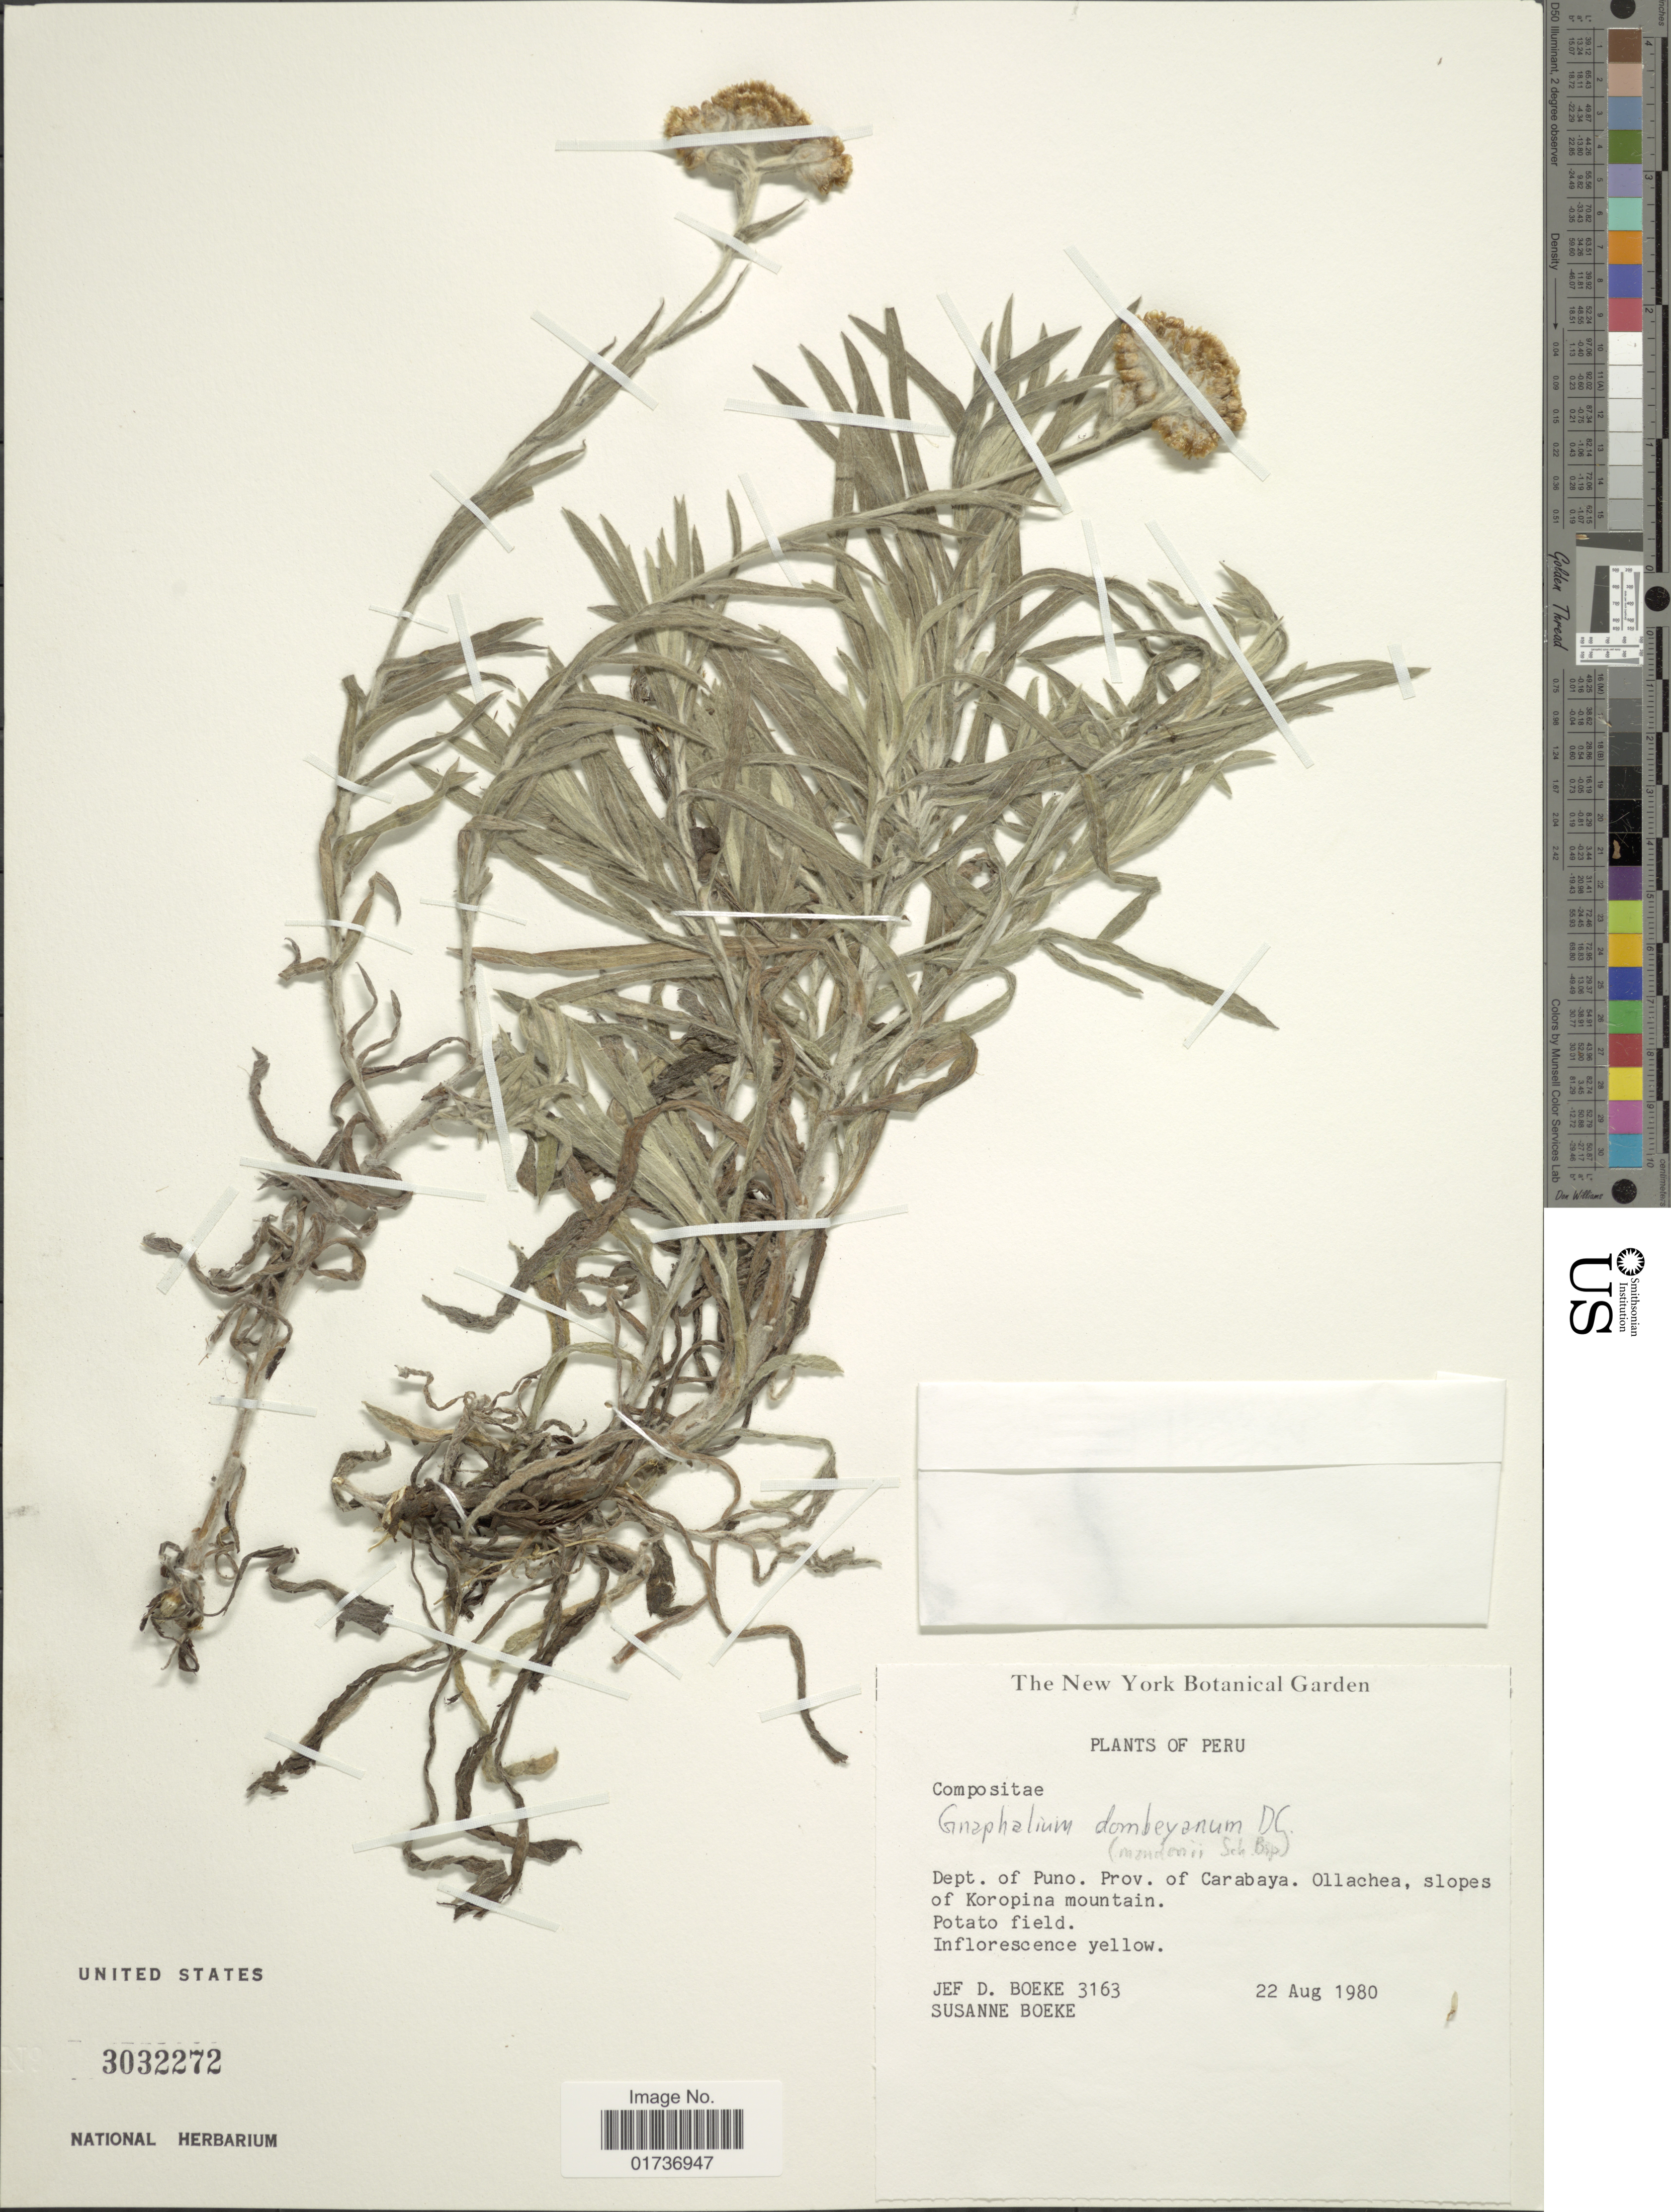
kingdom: Plantae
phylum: Tracheophyta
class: Magnoliopsida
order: Asterales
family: Asteraceae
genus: Gnaphalium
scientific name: Gnaphalium dombeyanum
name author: DC.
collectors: J. D. Boeke & S. Boeke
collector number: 3163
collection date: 1980-08-22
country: Peru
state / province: Puno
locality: Dept. Puno, Prov. Carabaya. Ollachea, slopes of Koropina mountain, Potato field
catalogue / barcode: US 3032272